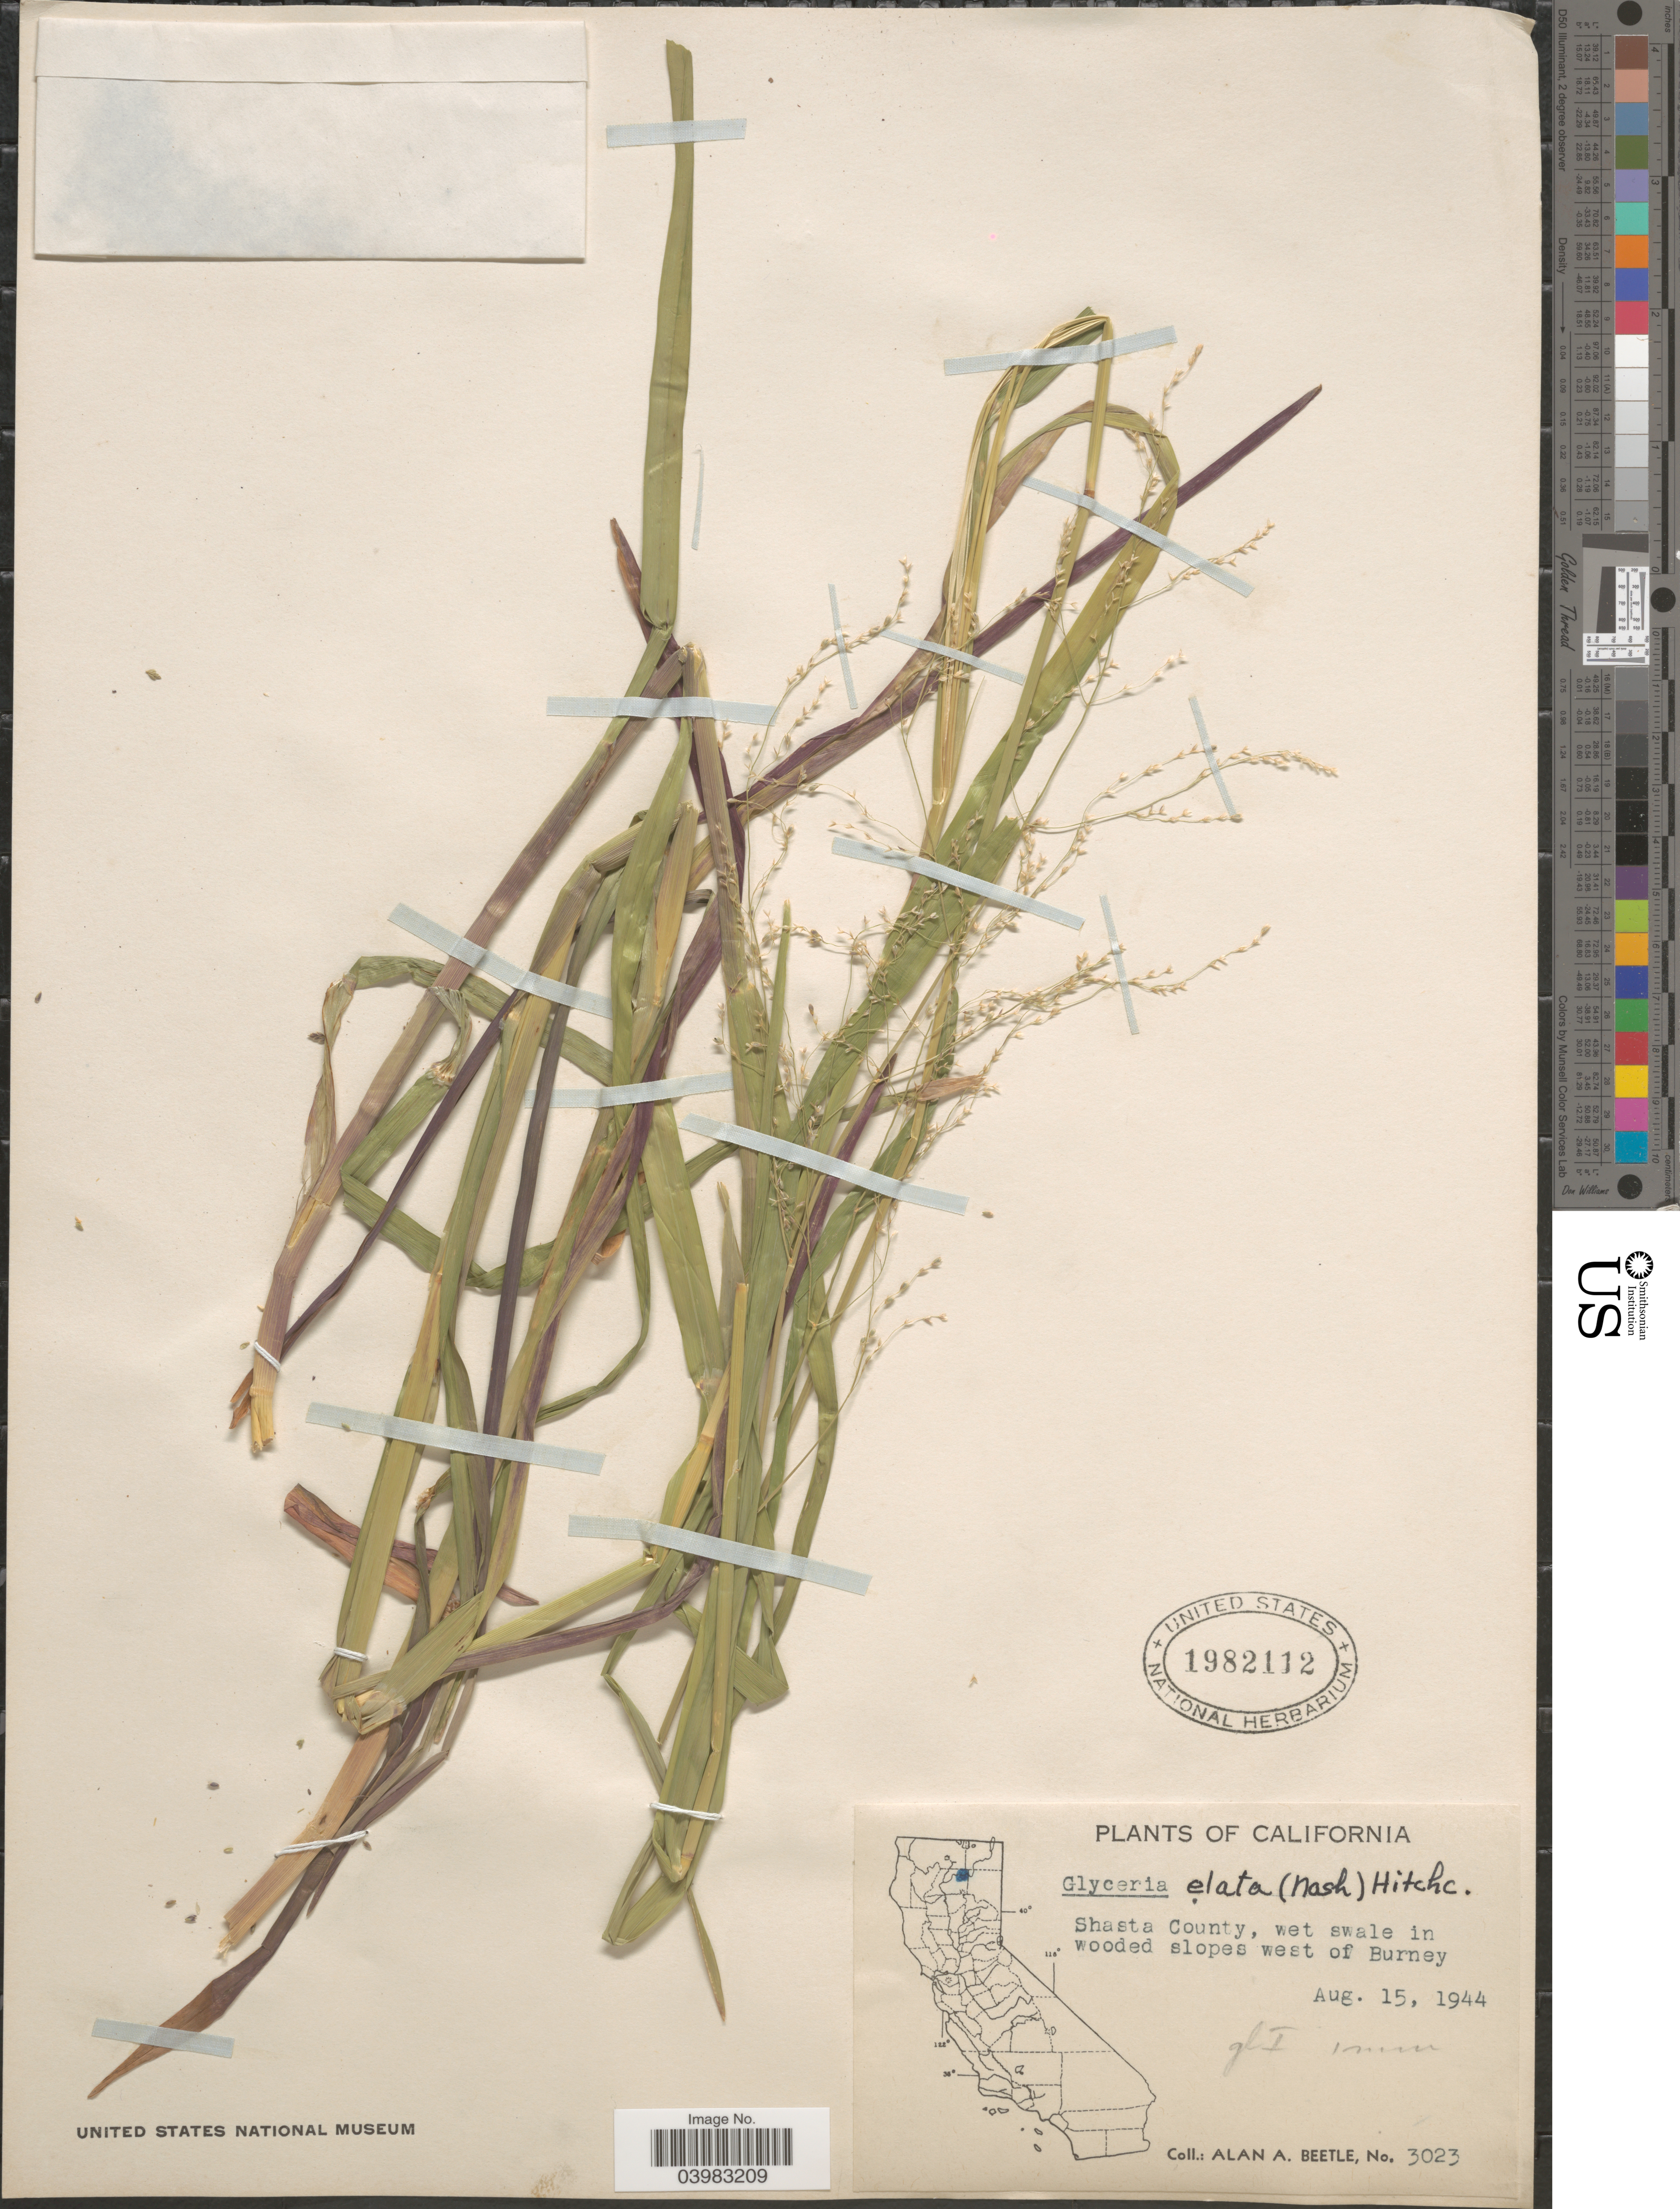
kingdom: Plantae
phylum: Tracheophyta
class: Liliopsida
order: Poales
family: Poaceae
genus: Glyceria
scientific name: Glyceria elata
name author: (Nash) M.E. Jones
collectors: A. A. Beetle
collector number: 3023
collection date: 1944-08-15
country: United States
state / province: California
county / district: Shasta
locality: Shasta County, wet swale in wooded slopes west of Burney.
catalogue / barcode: US 1982112